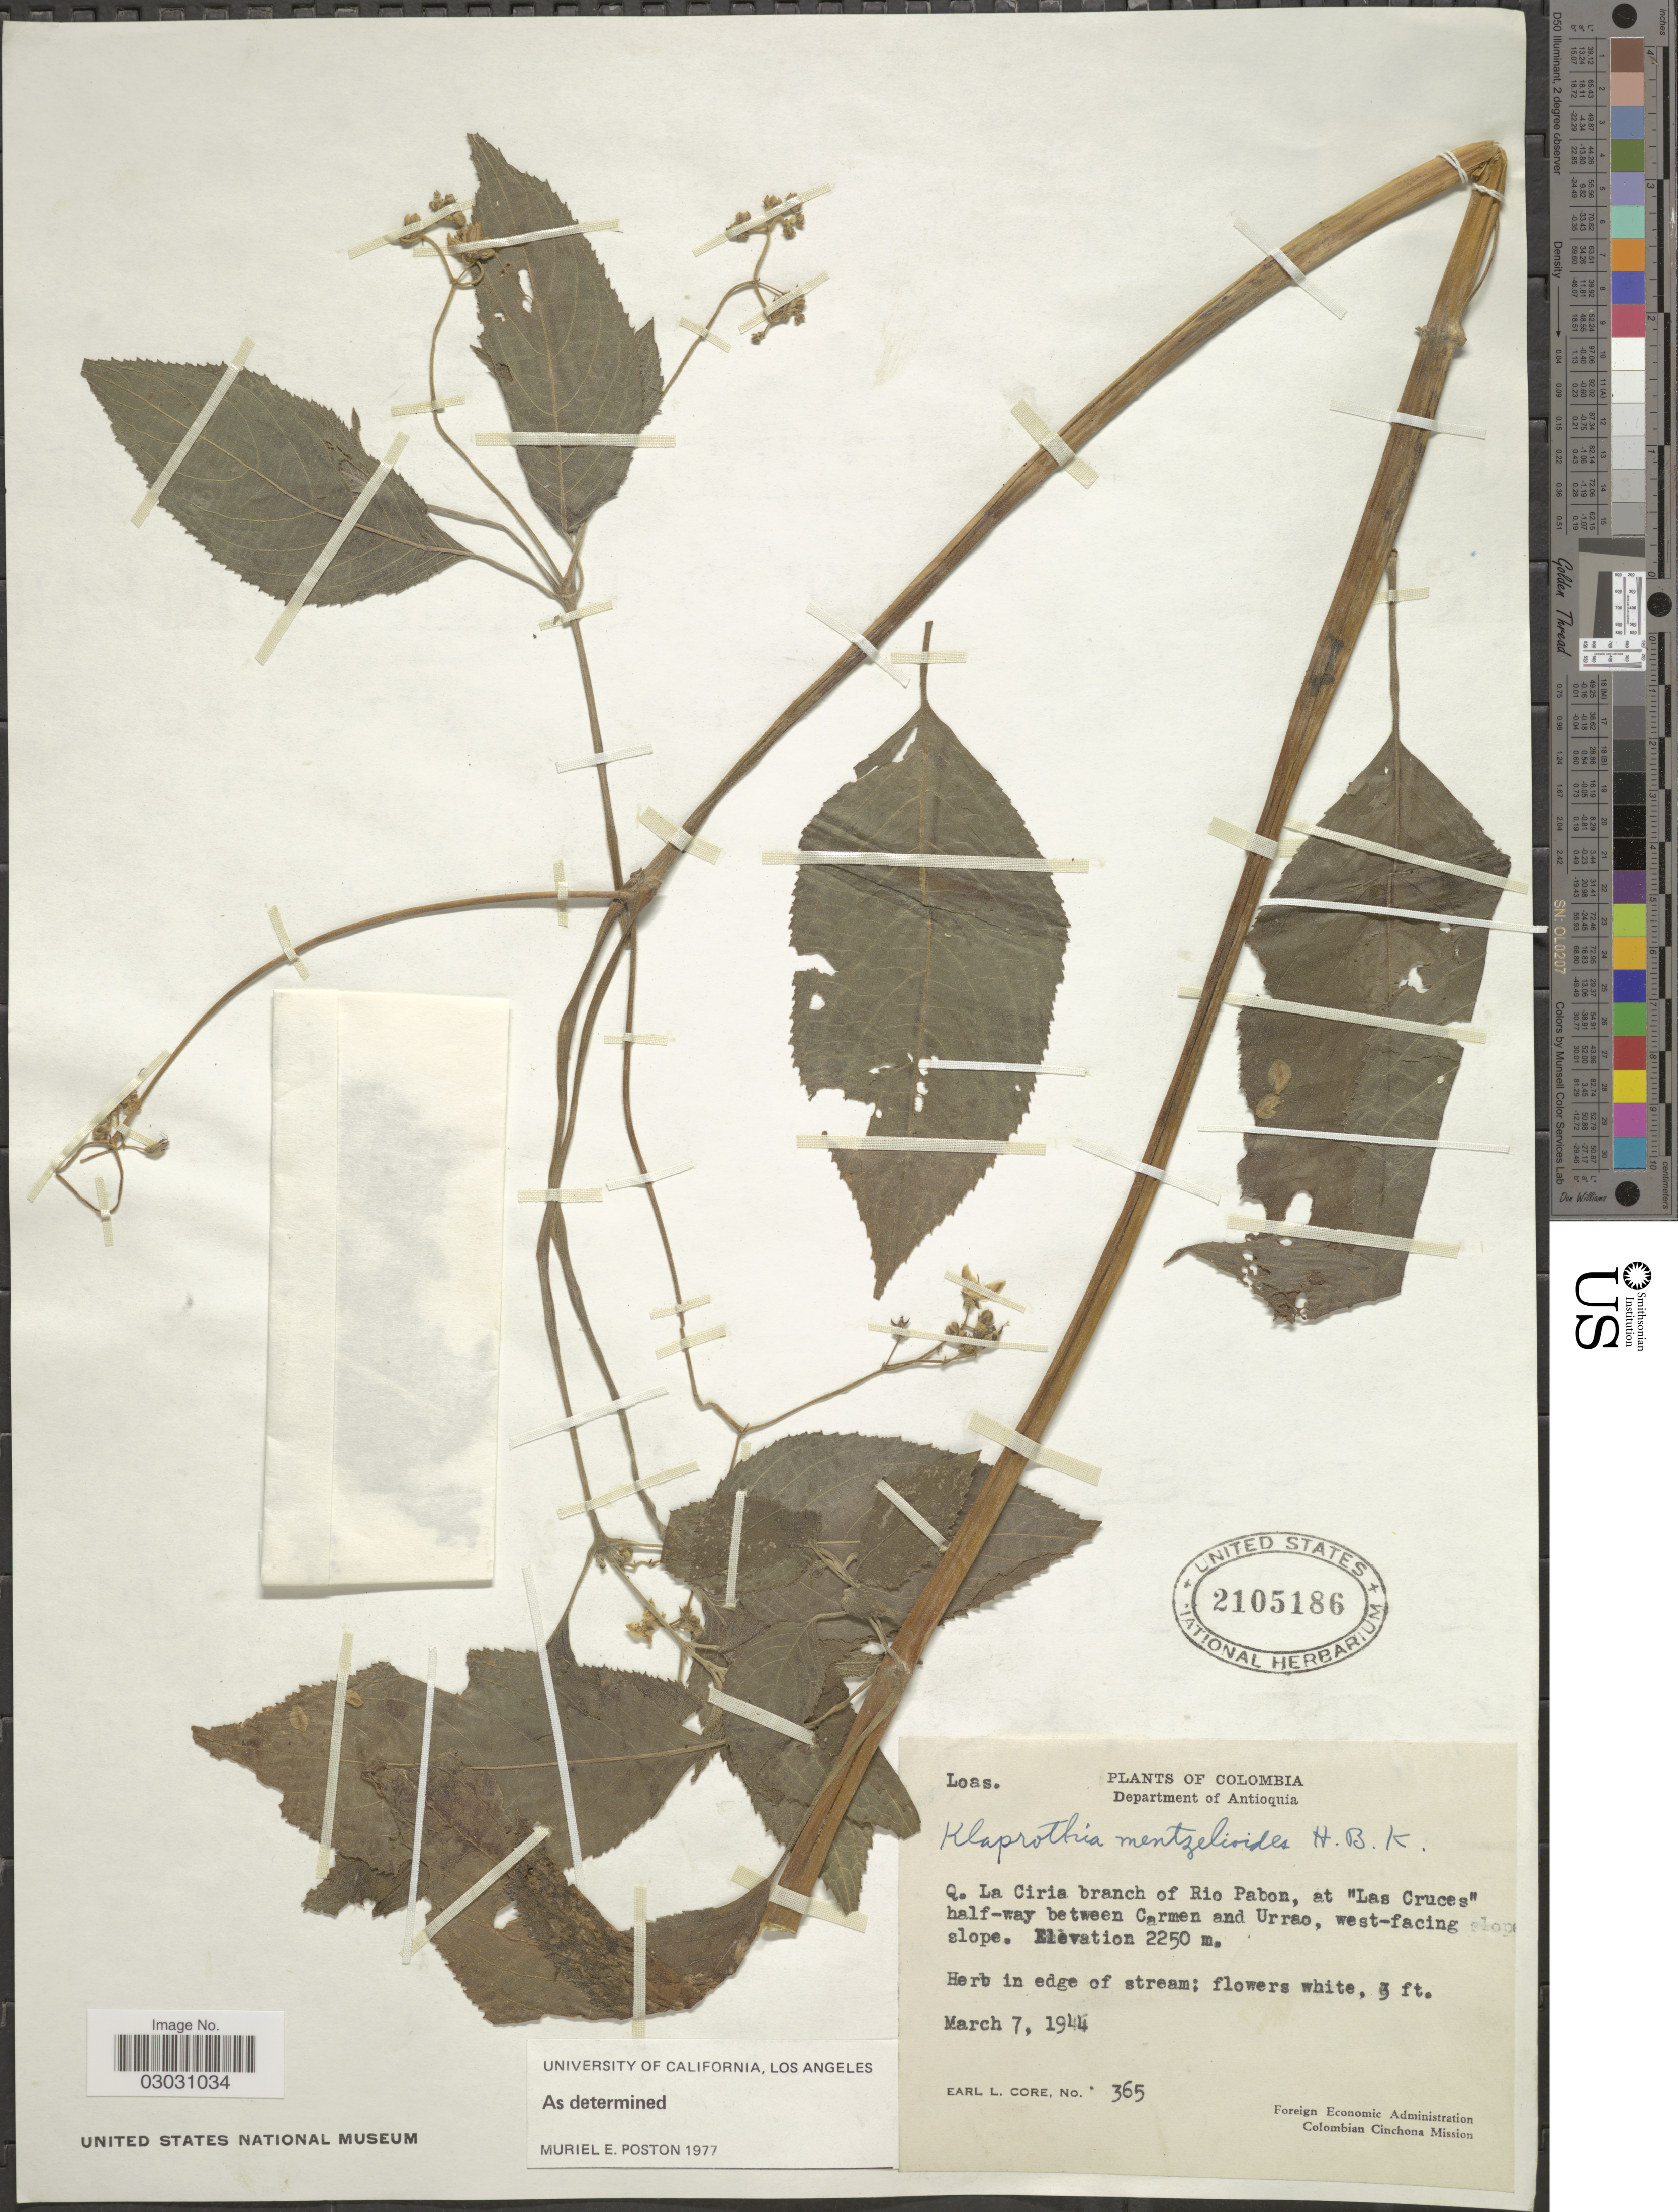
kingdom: Plantae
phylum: Tracheophyta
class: Magnoliopsida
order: Cornales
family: Loasaceae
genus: Klaprothia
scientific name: Klaprothia mentzelioides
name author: Kunth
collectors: E. L. Core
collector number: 365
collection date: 1944-03-07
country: Colombia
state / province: Antioquia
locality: Department of Antioquia, Q. La Ciria branch of Rio Pabon, at "Las Cruces" half-way between Carmen and Urrao, west-facing slope.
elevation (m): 2250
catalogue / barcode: US 2105186